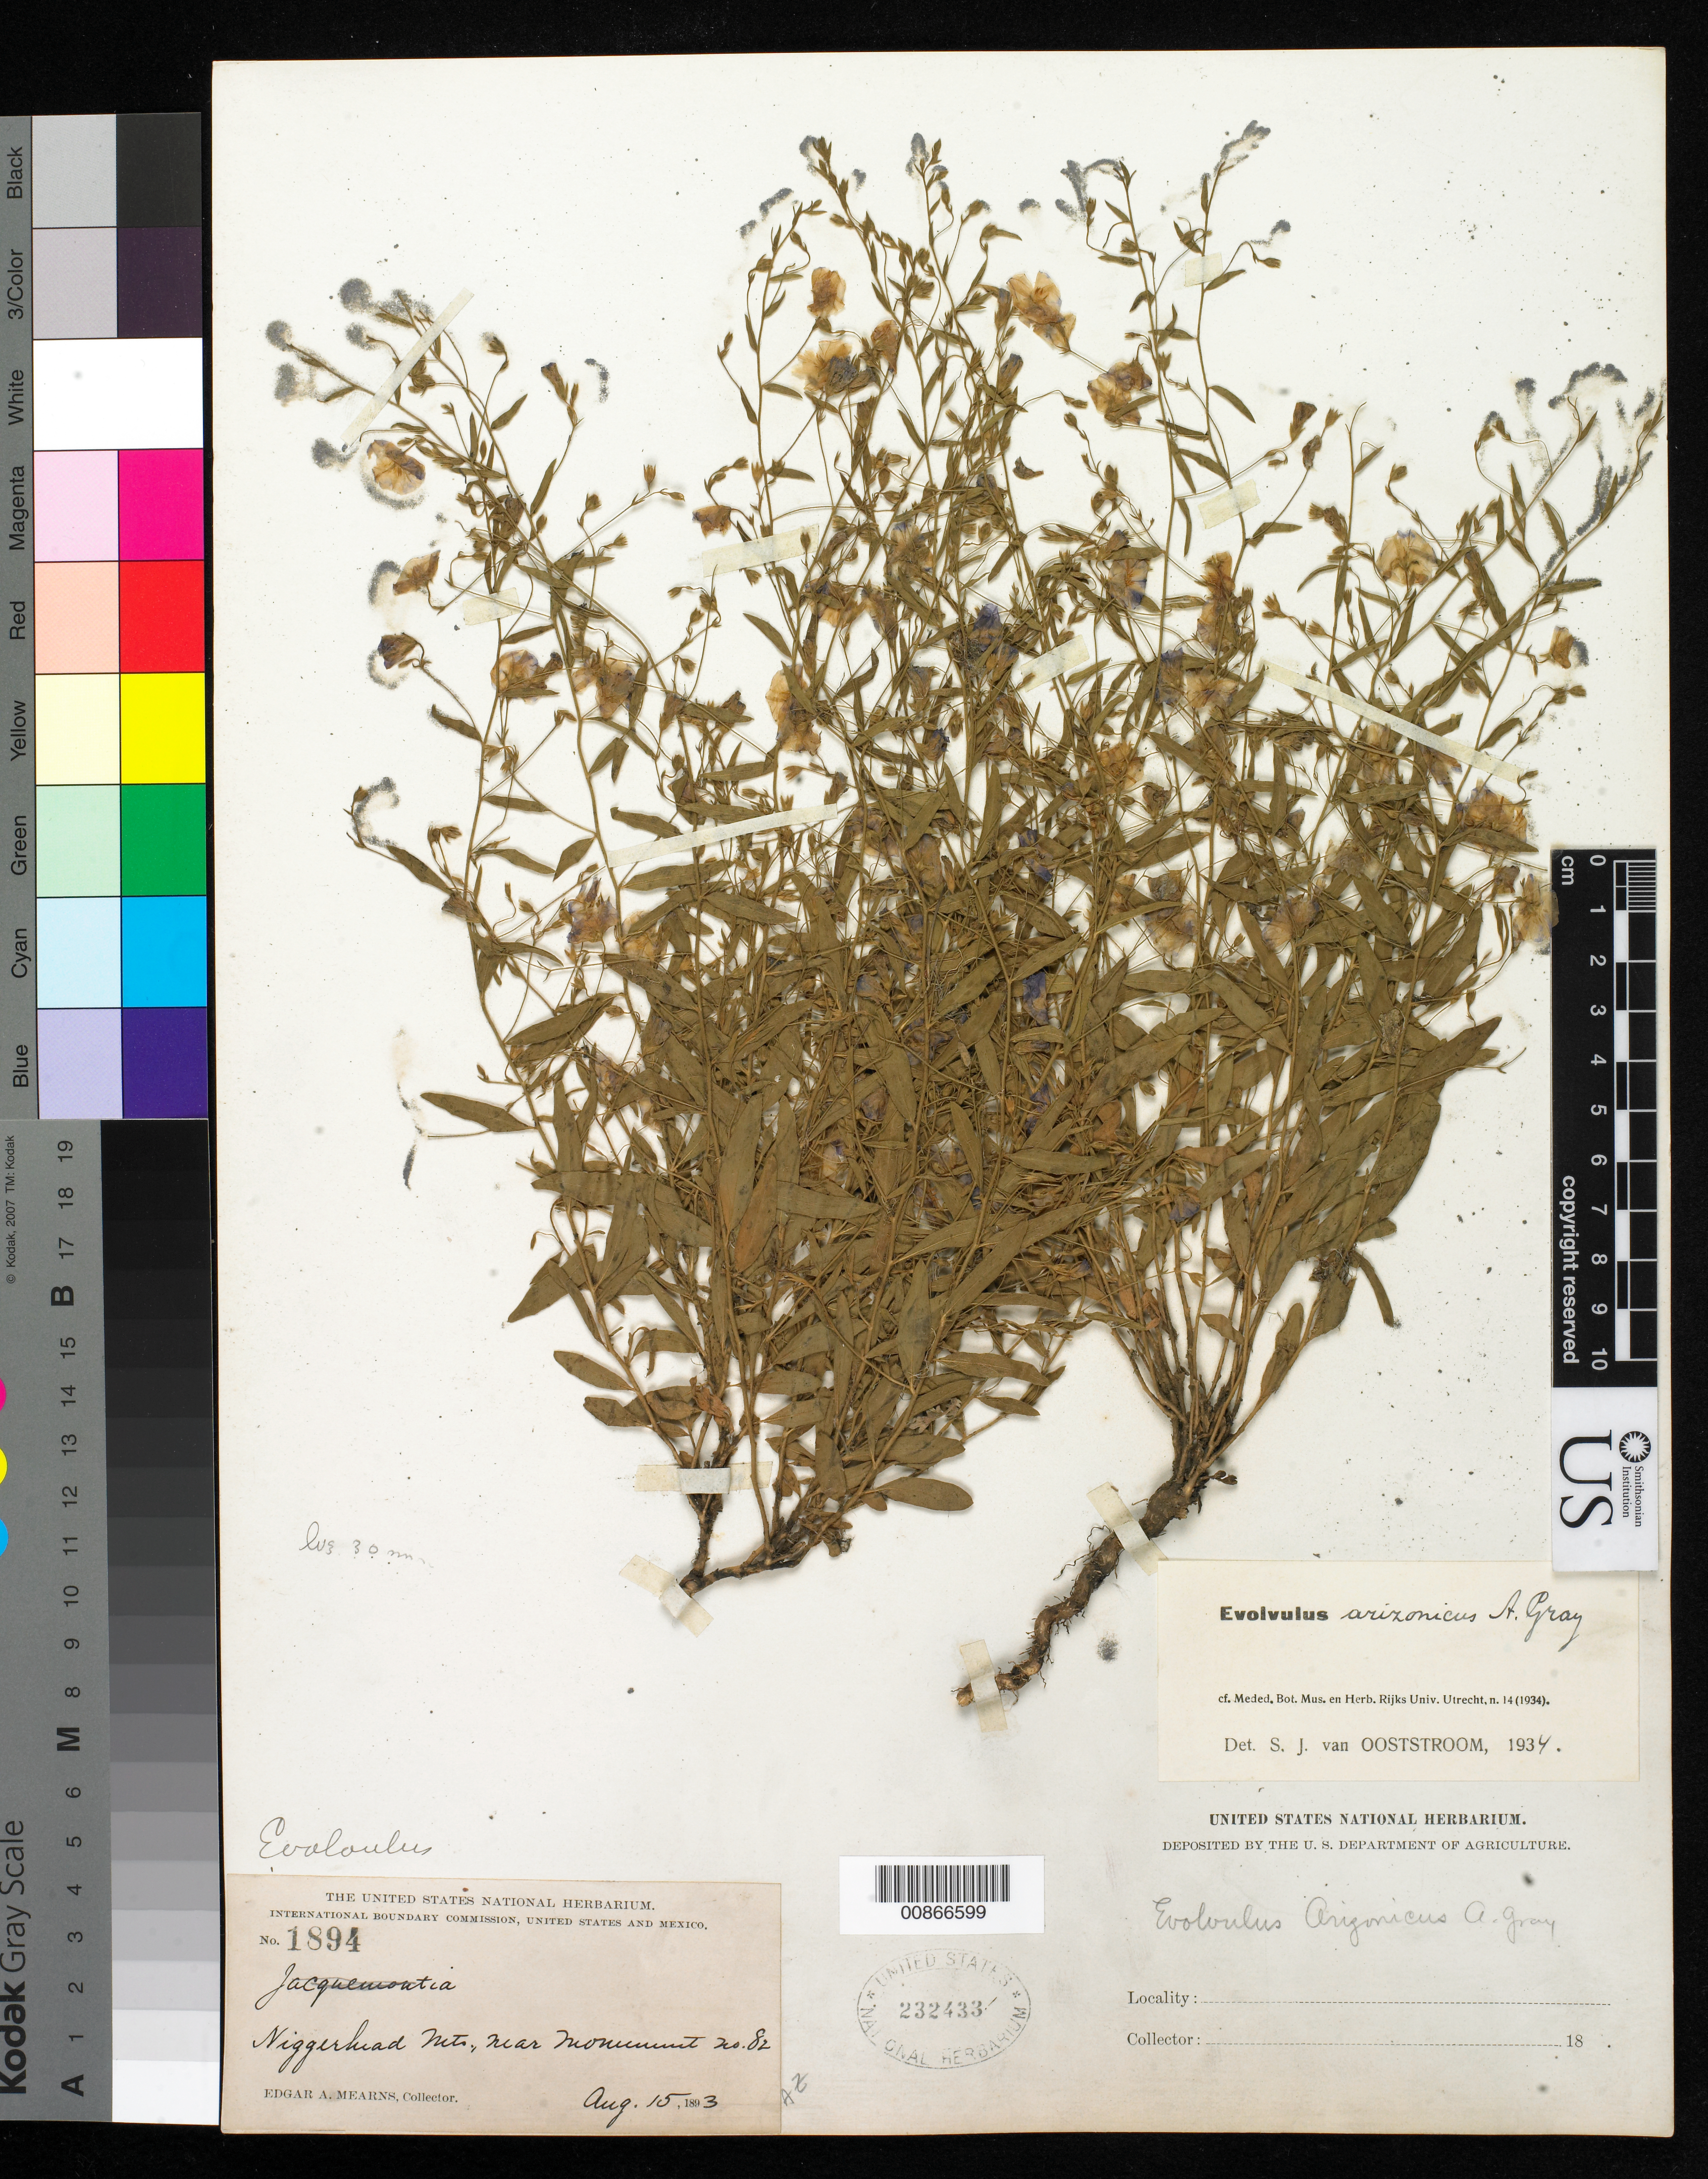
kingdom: Plantae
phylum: Tracheophyta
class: Magnoliopsida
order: Solanales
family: Convolvulaceae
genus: Evolvulus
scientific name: Evolvulus arizonicus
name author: A. Gray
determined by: Ooststroom, S. J. van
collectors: E. A. Mearns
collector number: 1894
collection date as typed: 15 Aug 1893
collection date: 1893-08-15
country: United States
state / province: Arizona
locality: Niggerhead Mts., near monument no. 82.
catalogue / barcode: US 232433